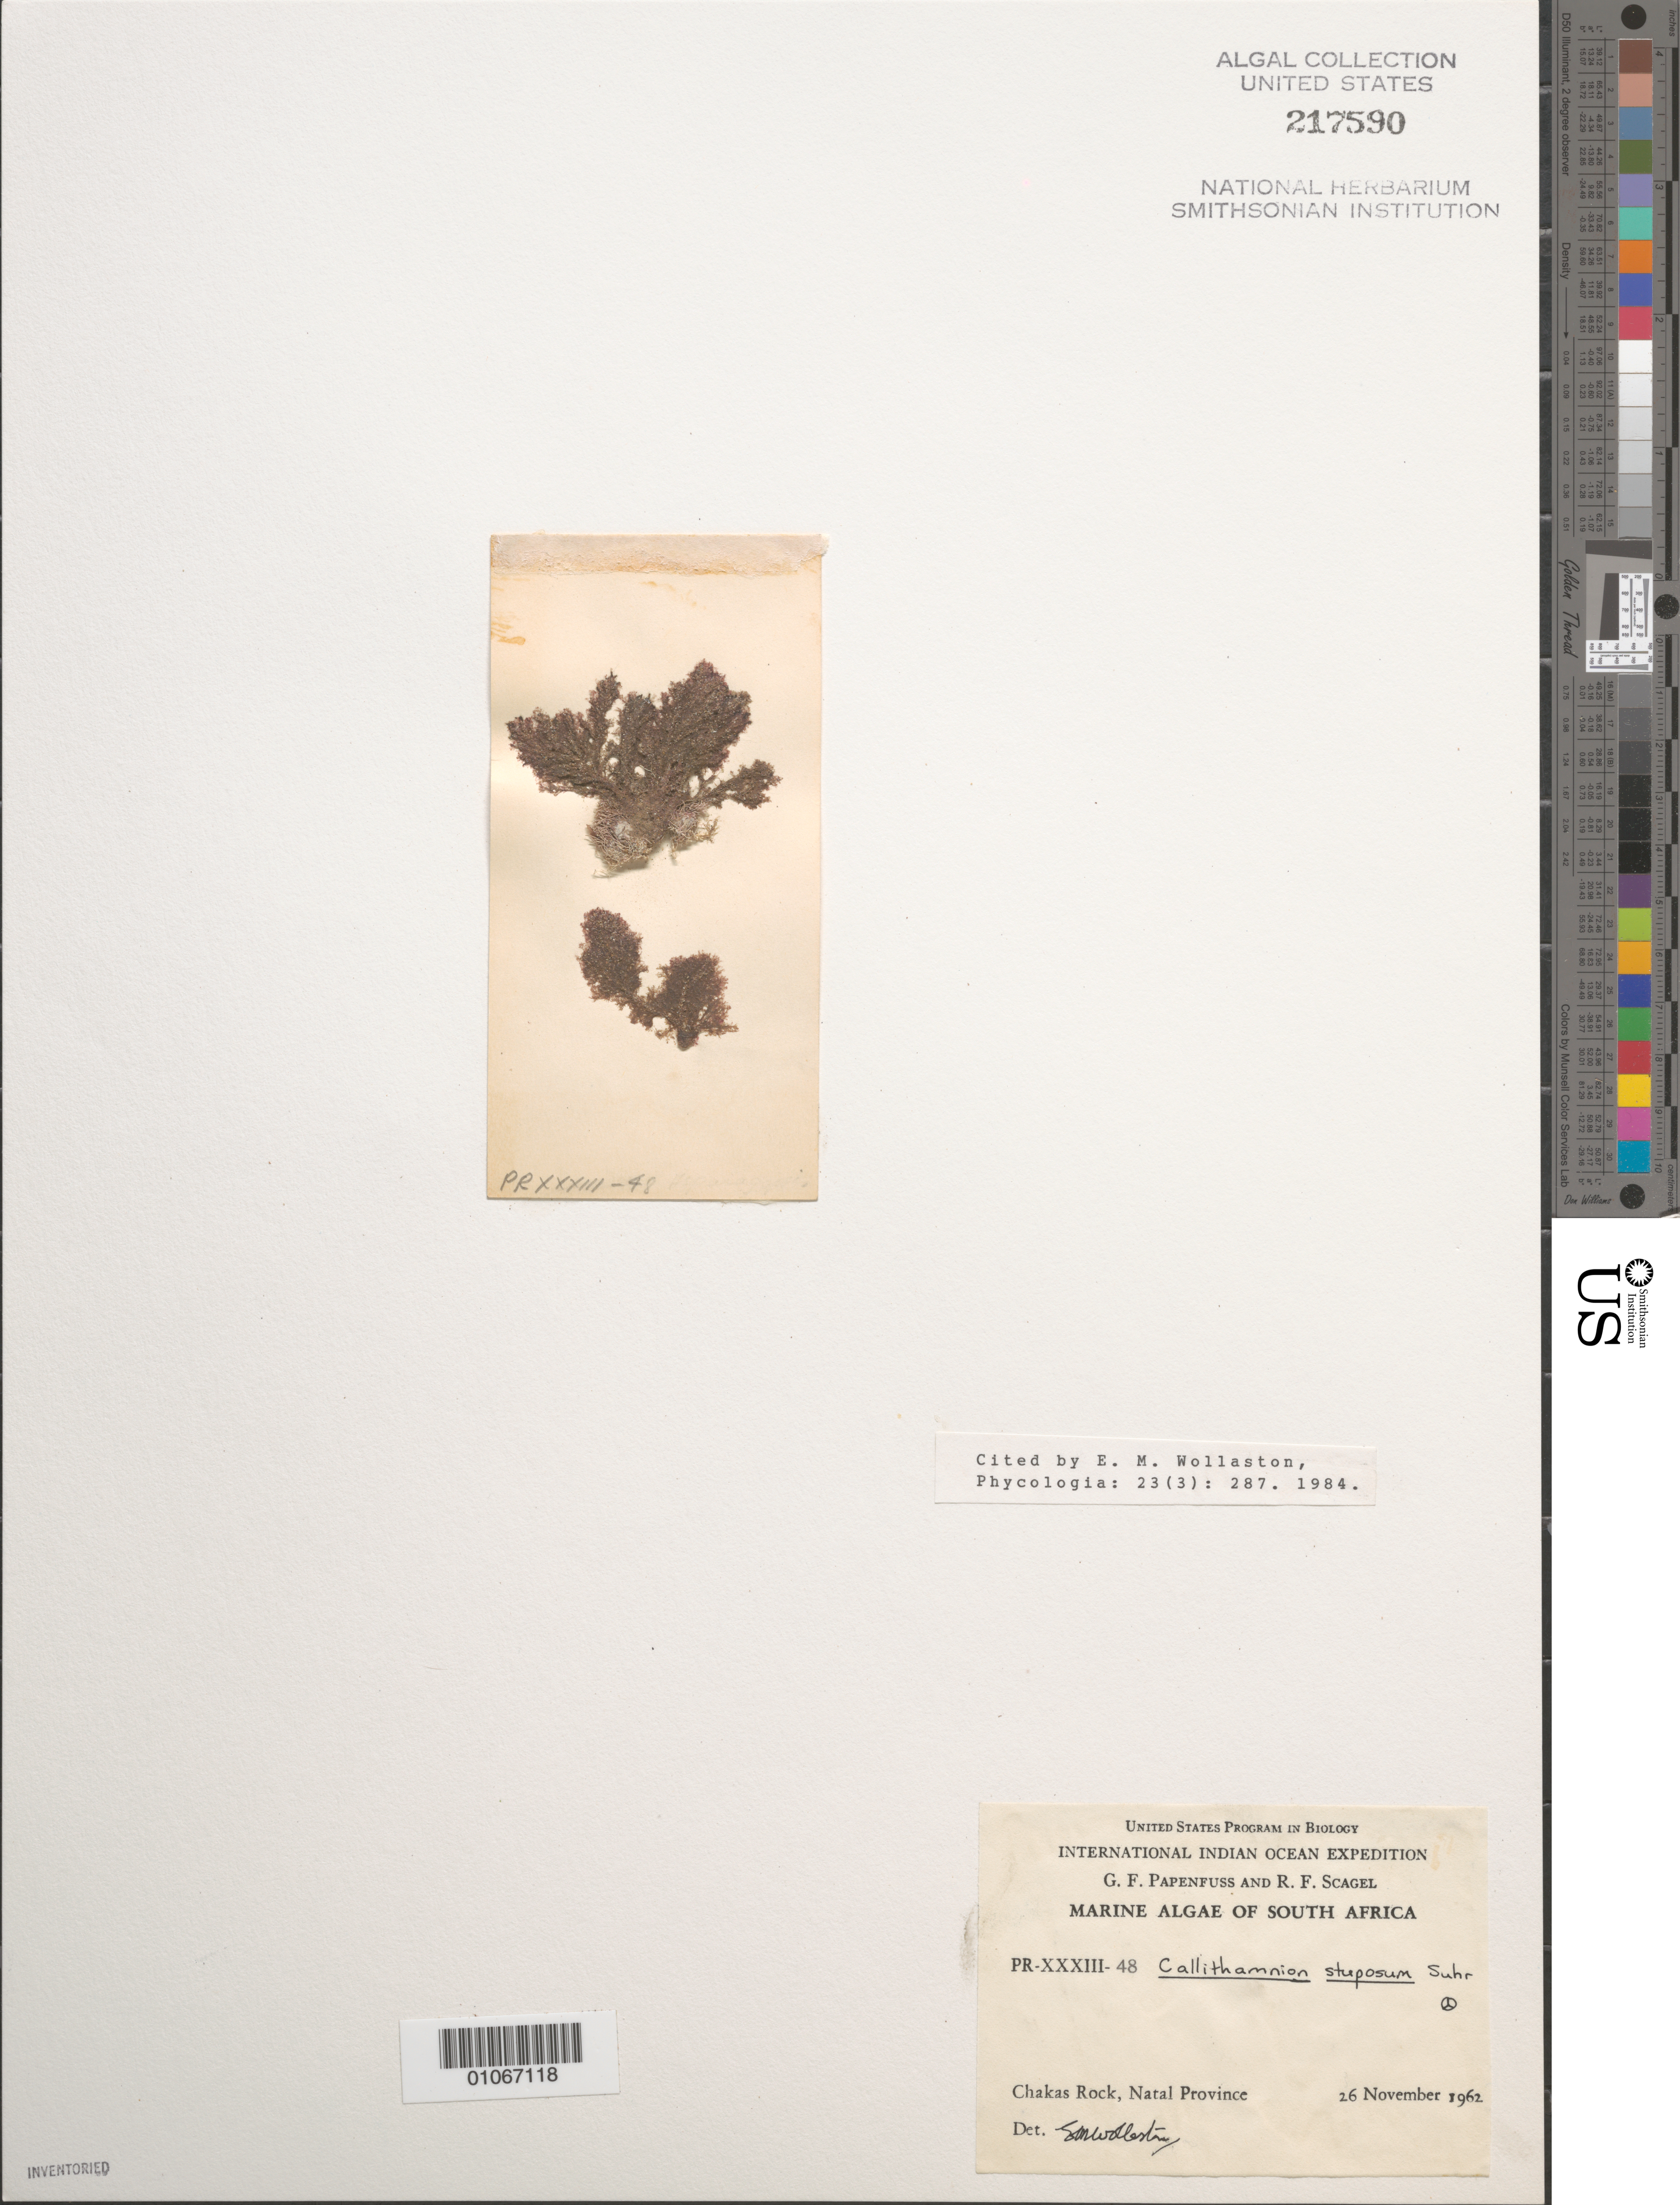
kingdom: Plantae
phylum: Rhodophyta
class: Florideophyceae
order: Ceramiales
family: Callithamniaceae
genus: Callithamnion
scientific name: Callithamnion stuposum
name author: Suhr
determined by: Wollaston, E. M.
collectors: G. Papenfuss & R. F. Scagel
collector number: PR-XXXIII-48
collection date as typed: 26 Nov 1962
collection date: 1962-11-26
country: South Africa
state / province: KwaZulu-Natal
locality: Chakas Rock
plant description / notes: International Indian Ocean Expedition, 1962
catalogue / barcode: US 217590